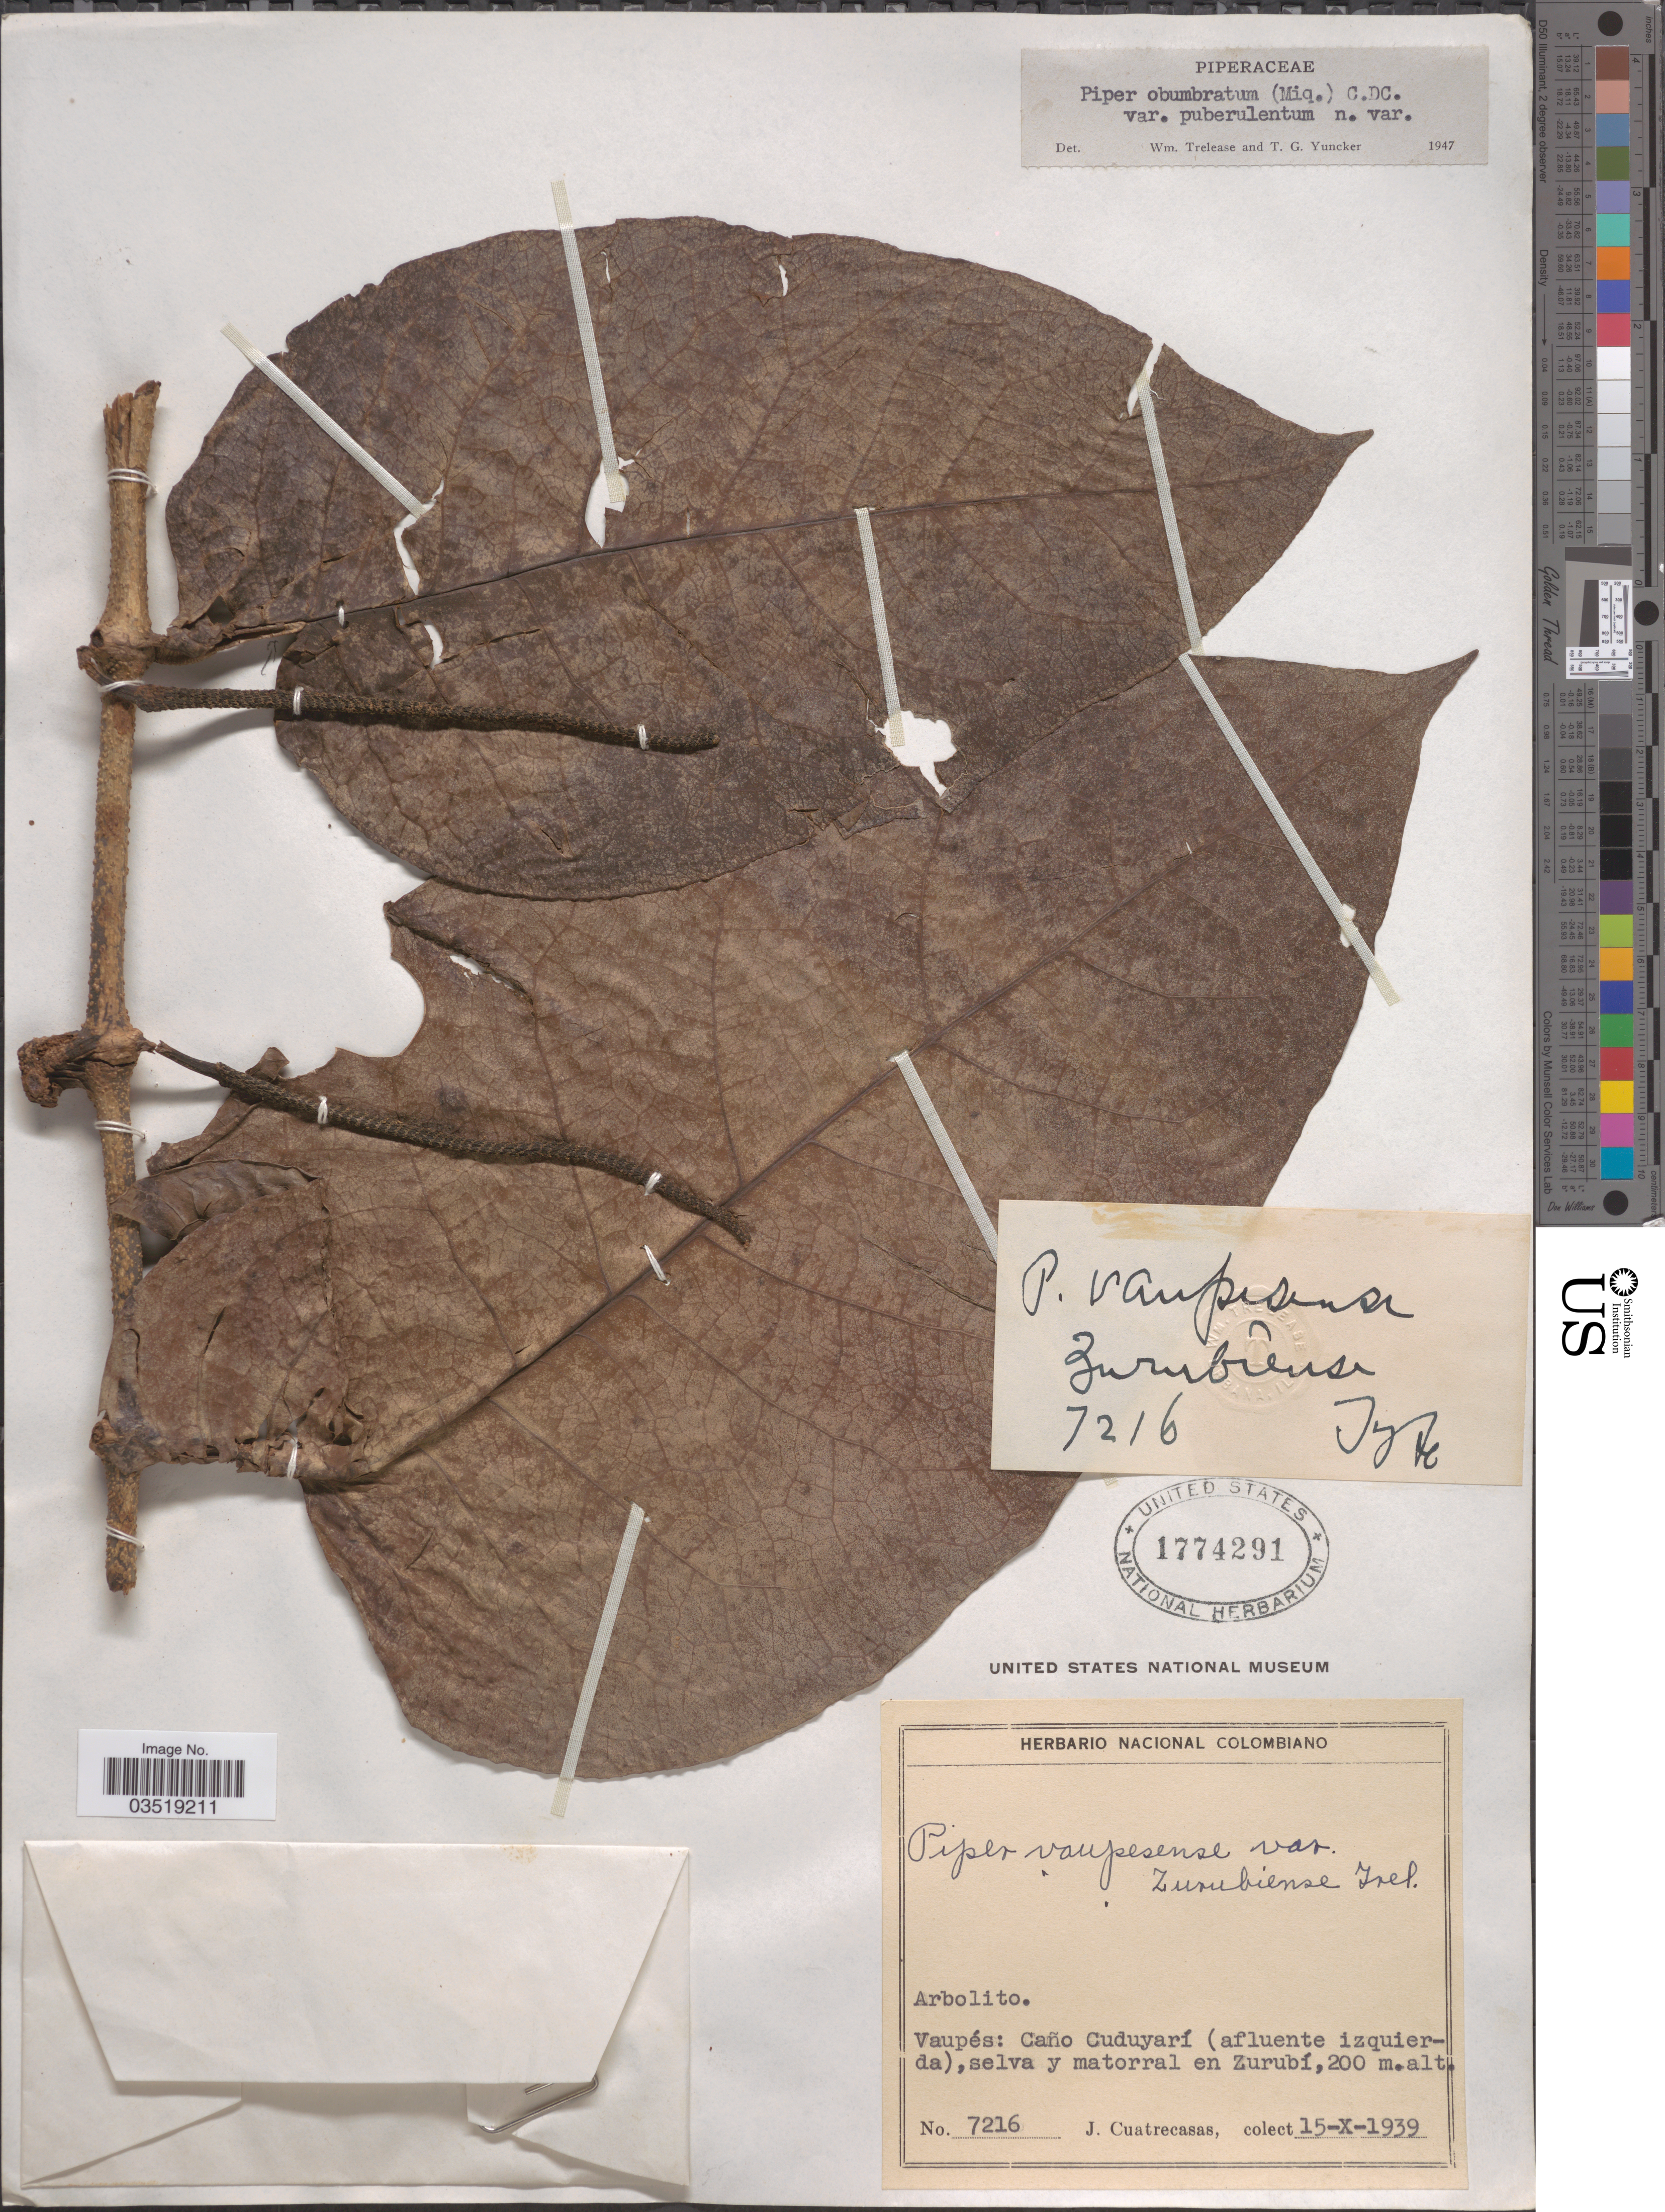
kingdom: Plantae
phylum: Tracheophyta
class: Magnoliopsida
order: Piperales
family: Piperaceae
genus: Piper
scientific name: Piper arboreum var. hirtellum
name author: Yunck.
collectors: J. Cuatrecasas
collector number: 7216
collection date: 1939-10-15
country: Colombia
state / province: Vaupés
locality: Caño Cuduyarí (afluente izquierda), selva y matorral en Zurubí.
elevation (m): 200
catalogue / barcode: US 1774291